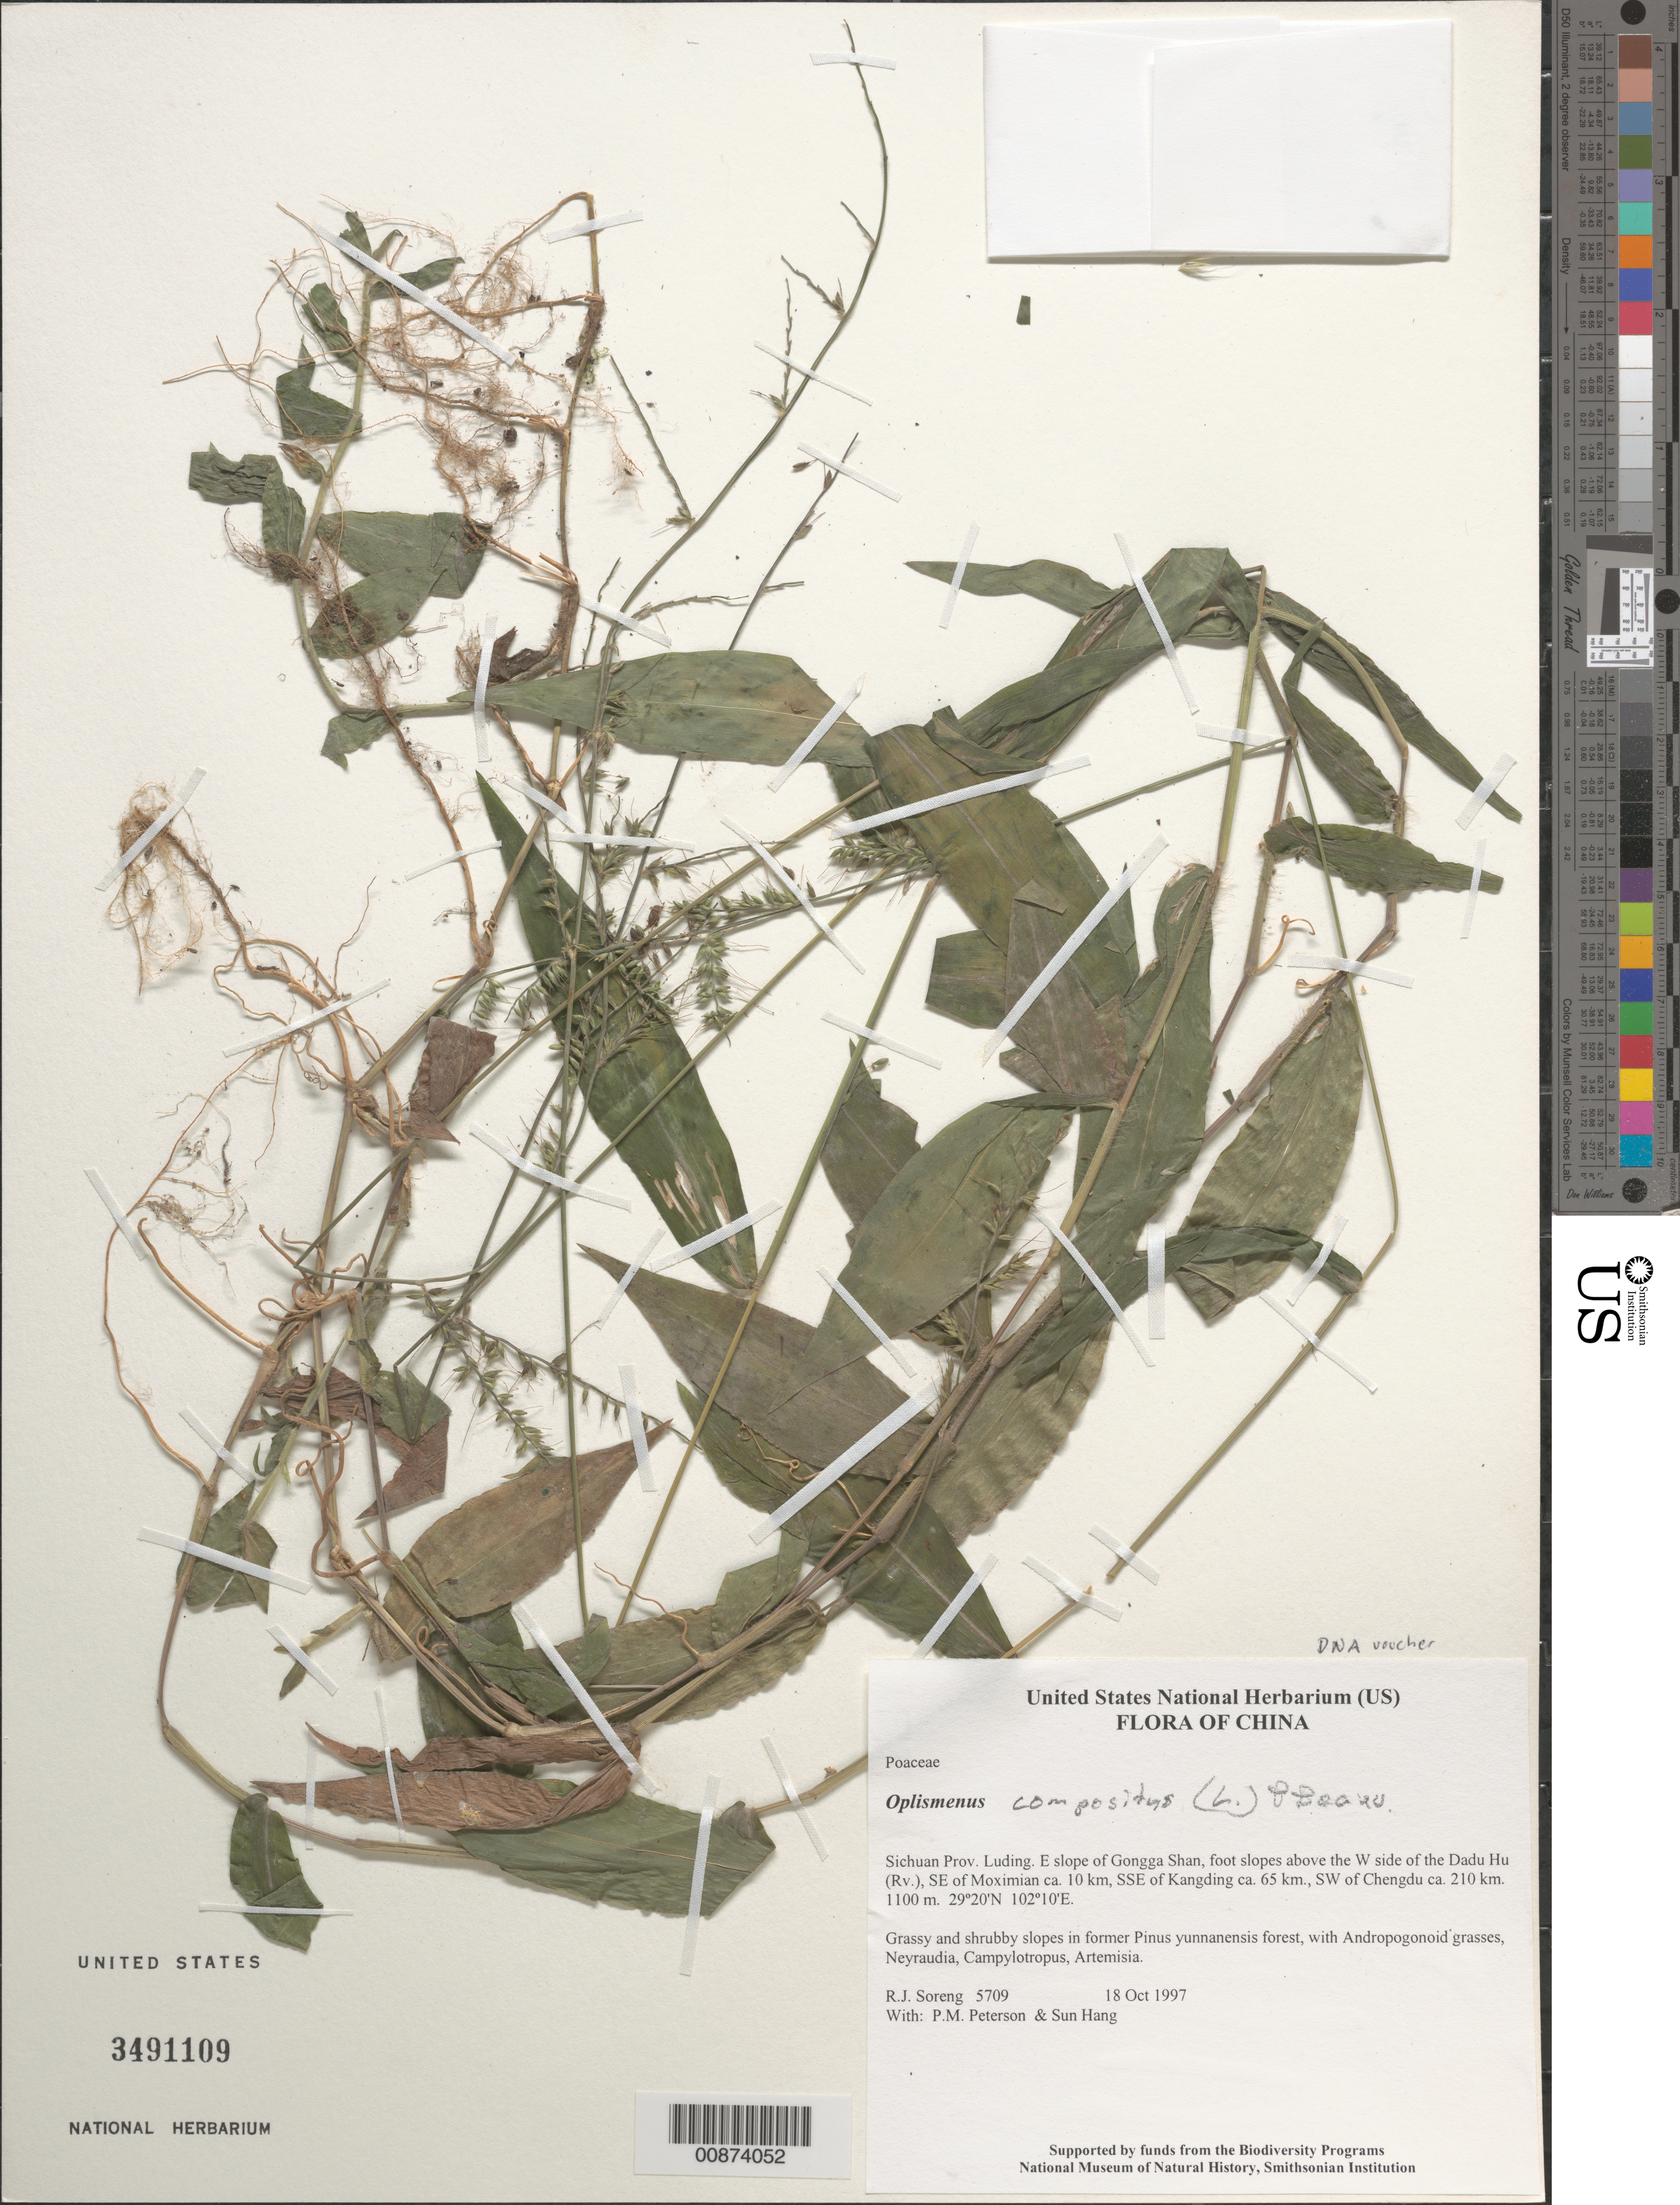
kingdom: Plantae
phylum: Tracheophyta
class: Liliopsida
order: Poales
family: Poaceae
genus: Oplismenus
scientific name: Oplismenus compositus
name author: (L.) P. Beauv.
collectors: R. J. Soreng, P. M. Peterson & Sun Hang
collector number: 5709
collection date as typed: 18 Oct 1997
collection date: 1997-10-18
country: China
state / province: Sichuan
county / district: Luding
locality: E slope of Gongga Shan, foot slopes above the W side of the Dadu Hu (Rv.), SE of Moximian ca. 10 km, SSE of Kangding ca. 65 km., SW of Chengdu ca. 210 km.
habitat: Grassy and shruby slopes in former Pinus yunnanensis forest, with Andropogonoid grasses, Neyraudia, Campylotropus, Artemisia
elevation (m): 1100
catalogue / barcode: US 3491109